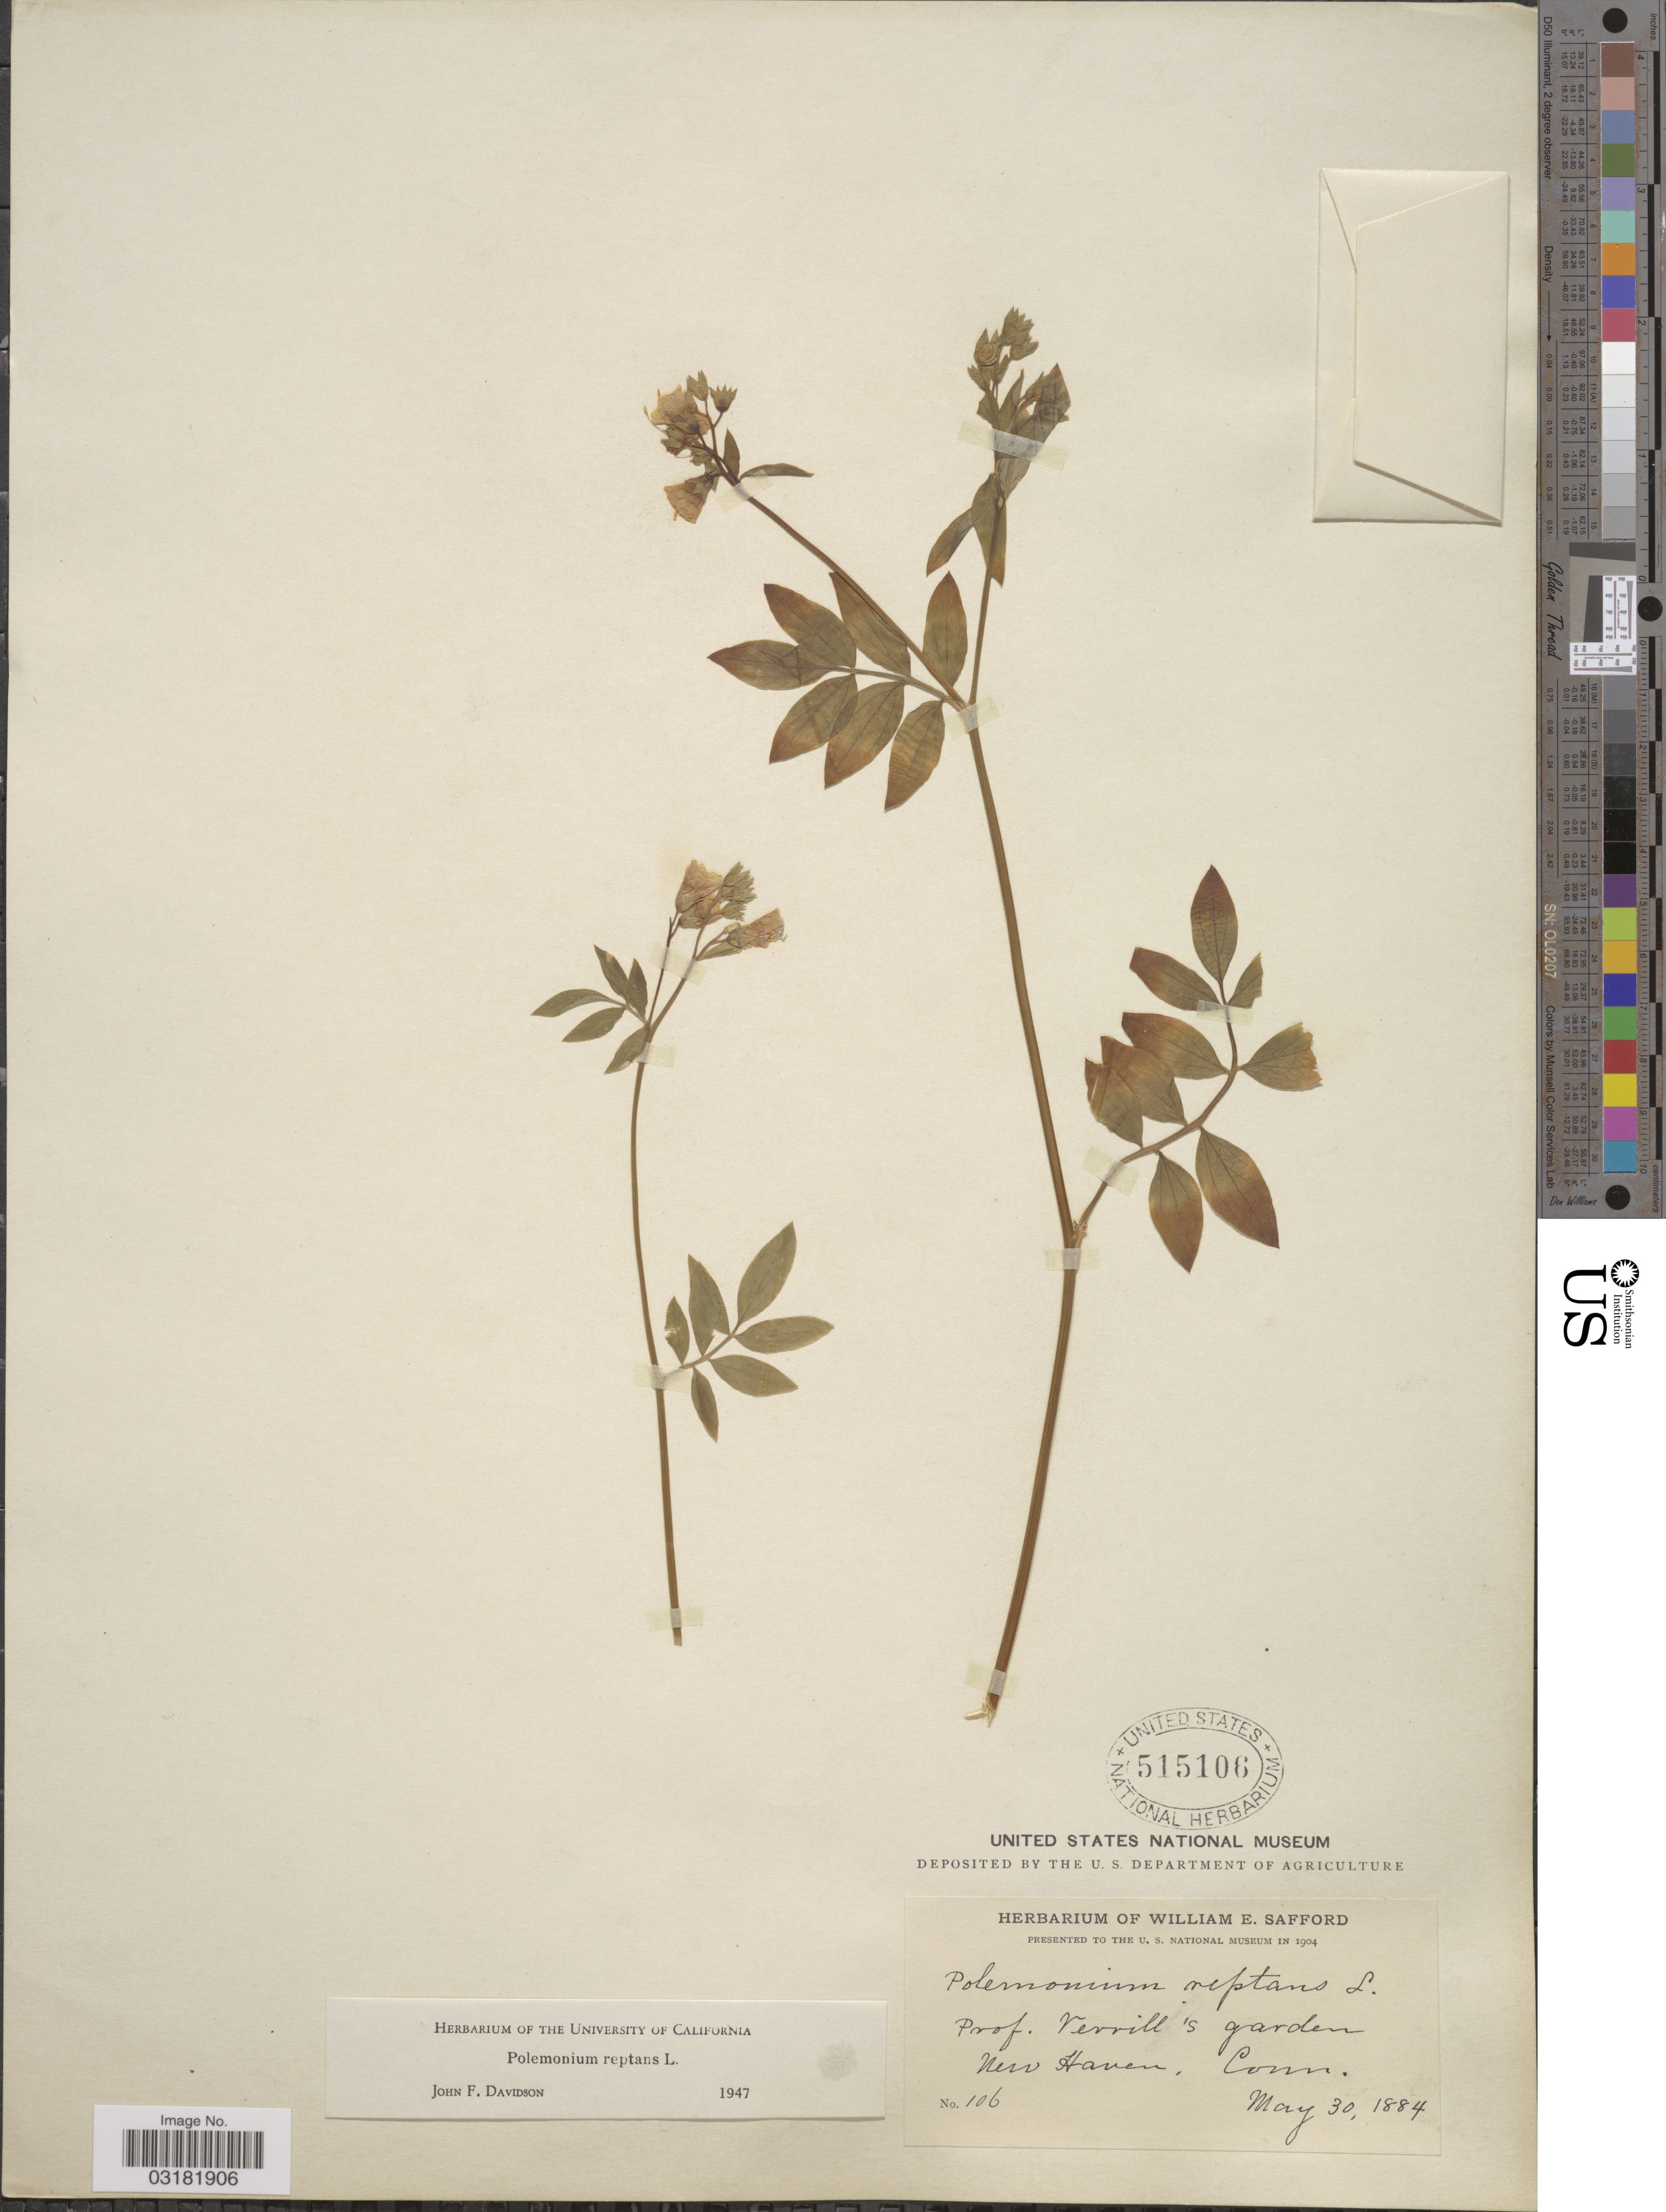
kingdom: Plantae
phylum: Tracheophyta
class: Magnoliopsida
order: Ericales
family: Polemoniaceae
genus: Polemonium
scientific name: Polemonium reptans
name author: L.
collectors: ex herb. W. E. Safford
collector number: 106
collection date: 1884-05-30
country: United States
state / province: Connecticut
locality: Prof. Verrill's garden, New Haven, Conn.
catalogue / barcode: US 515106